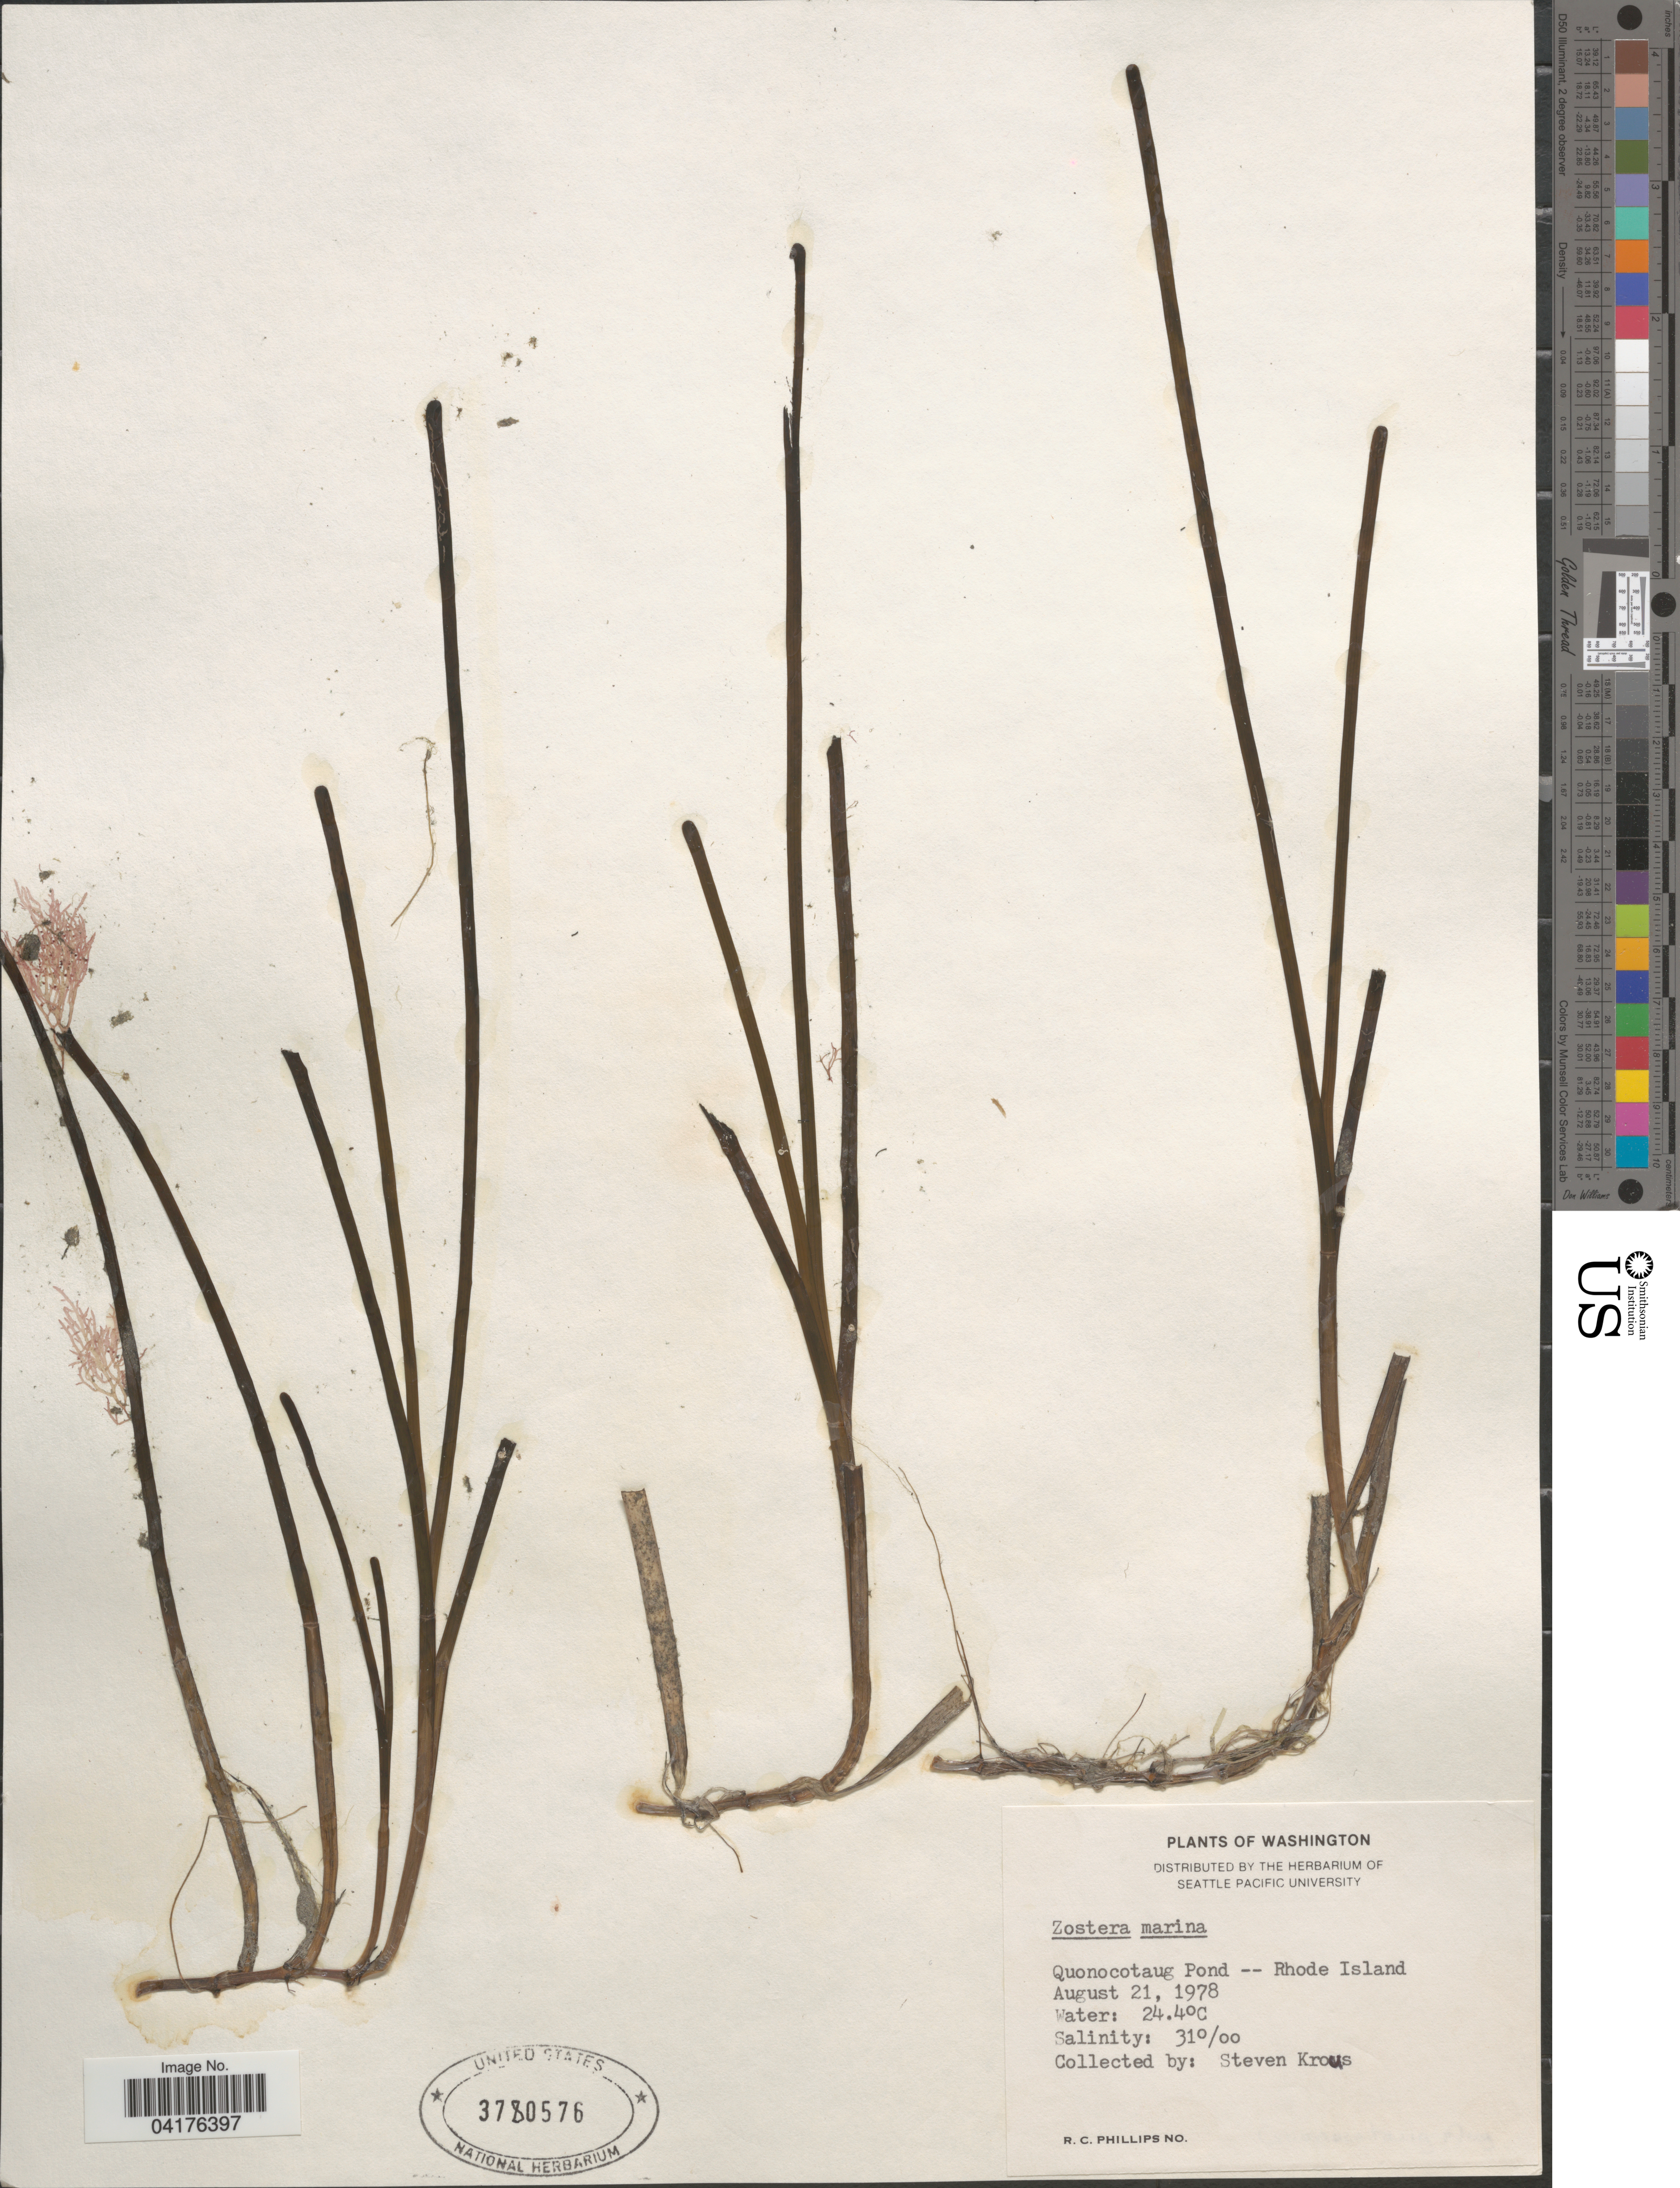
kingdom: Plantae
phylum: Tracheophyta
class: Liliopsida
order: Alismatales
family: Zosteraceae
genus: Zostera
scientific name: Zostera marina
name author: L.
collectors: S. Krous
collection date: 1978-08-21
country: United States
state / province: Rhode Island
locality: Quonocotaug Pond.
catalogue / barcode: US 3780576